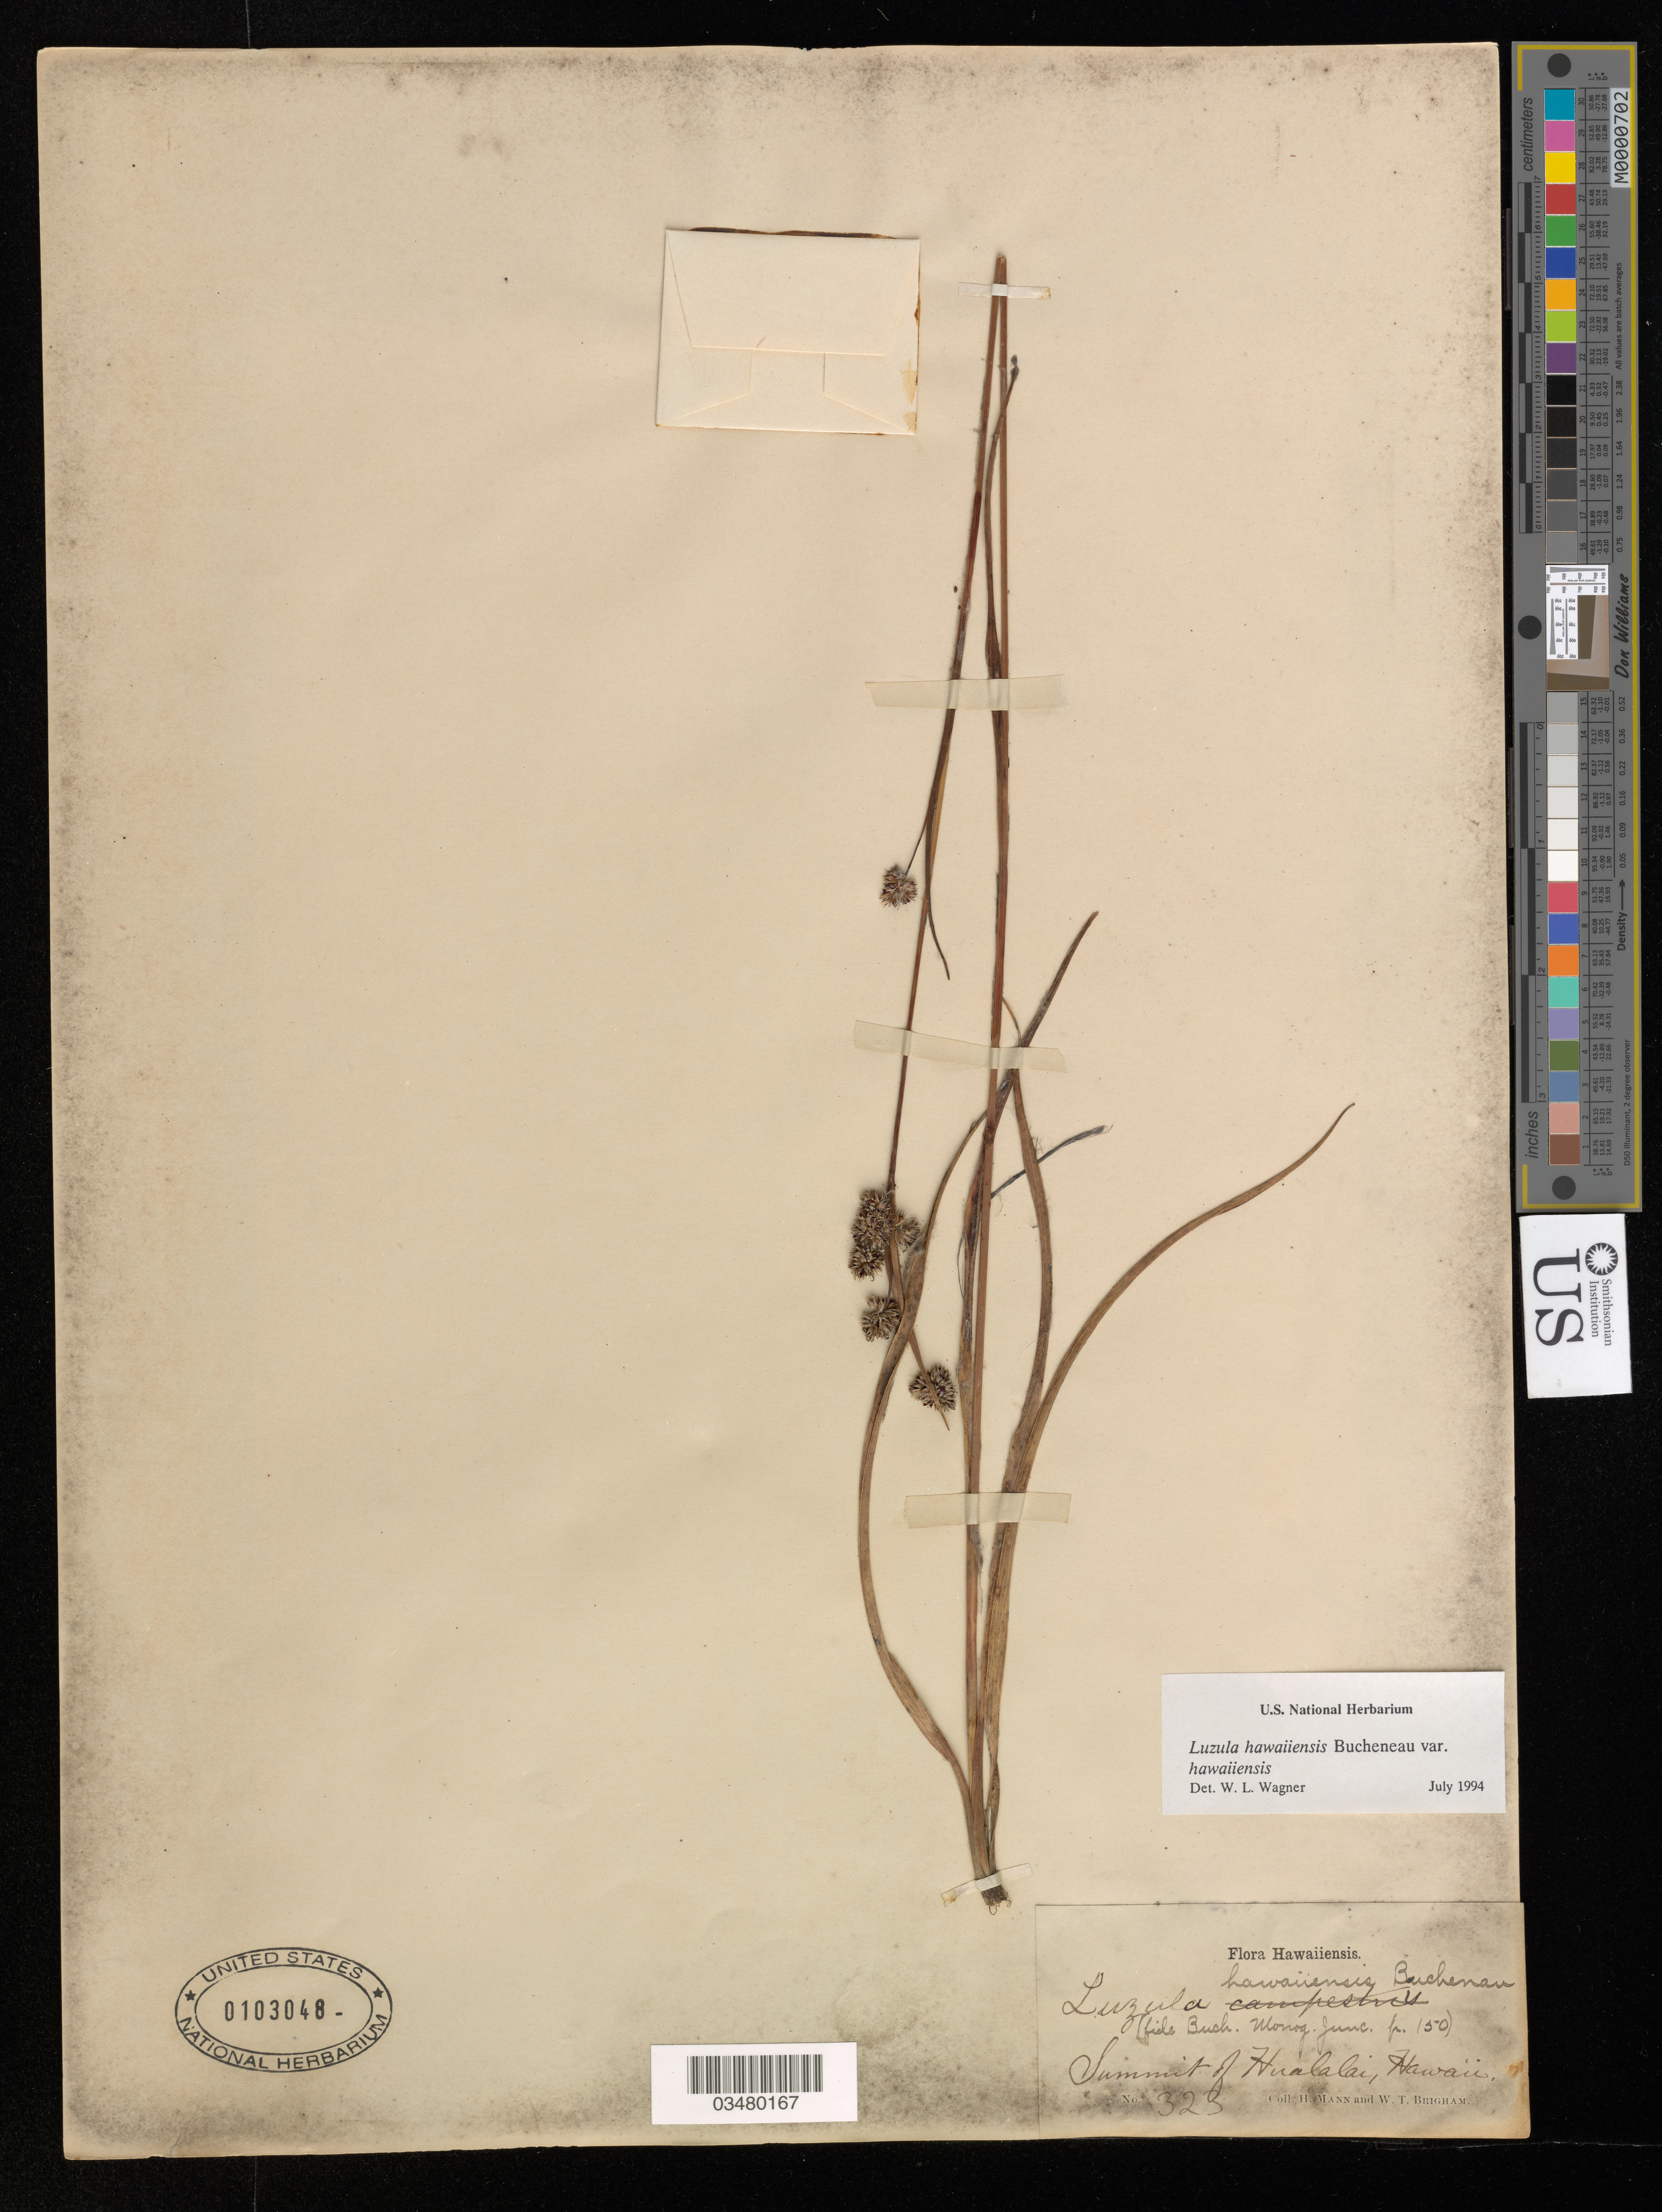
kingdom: Plantae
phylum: Tracheophyta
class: Liliopsida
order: Poales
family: Juncaceae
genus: Luzula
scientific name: Luzula hawaiiensis var. hawaiiensis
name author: Buchenau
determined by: Wagner, W. L., (BOT), Smithsonian Institution - National Museum of Natural History (UNITED STATES)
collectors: H. Mann & W. T. Brigham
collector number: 323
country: United States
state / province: Hawaii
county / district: Hawaii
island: Hawaii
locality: Summit of Hualalai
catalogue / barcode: US 103048